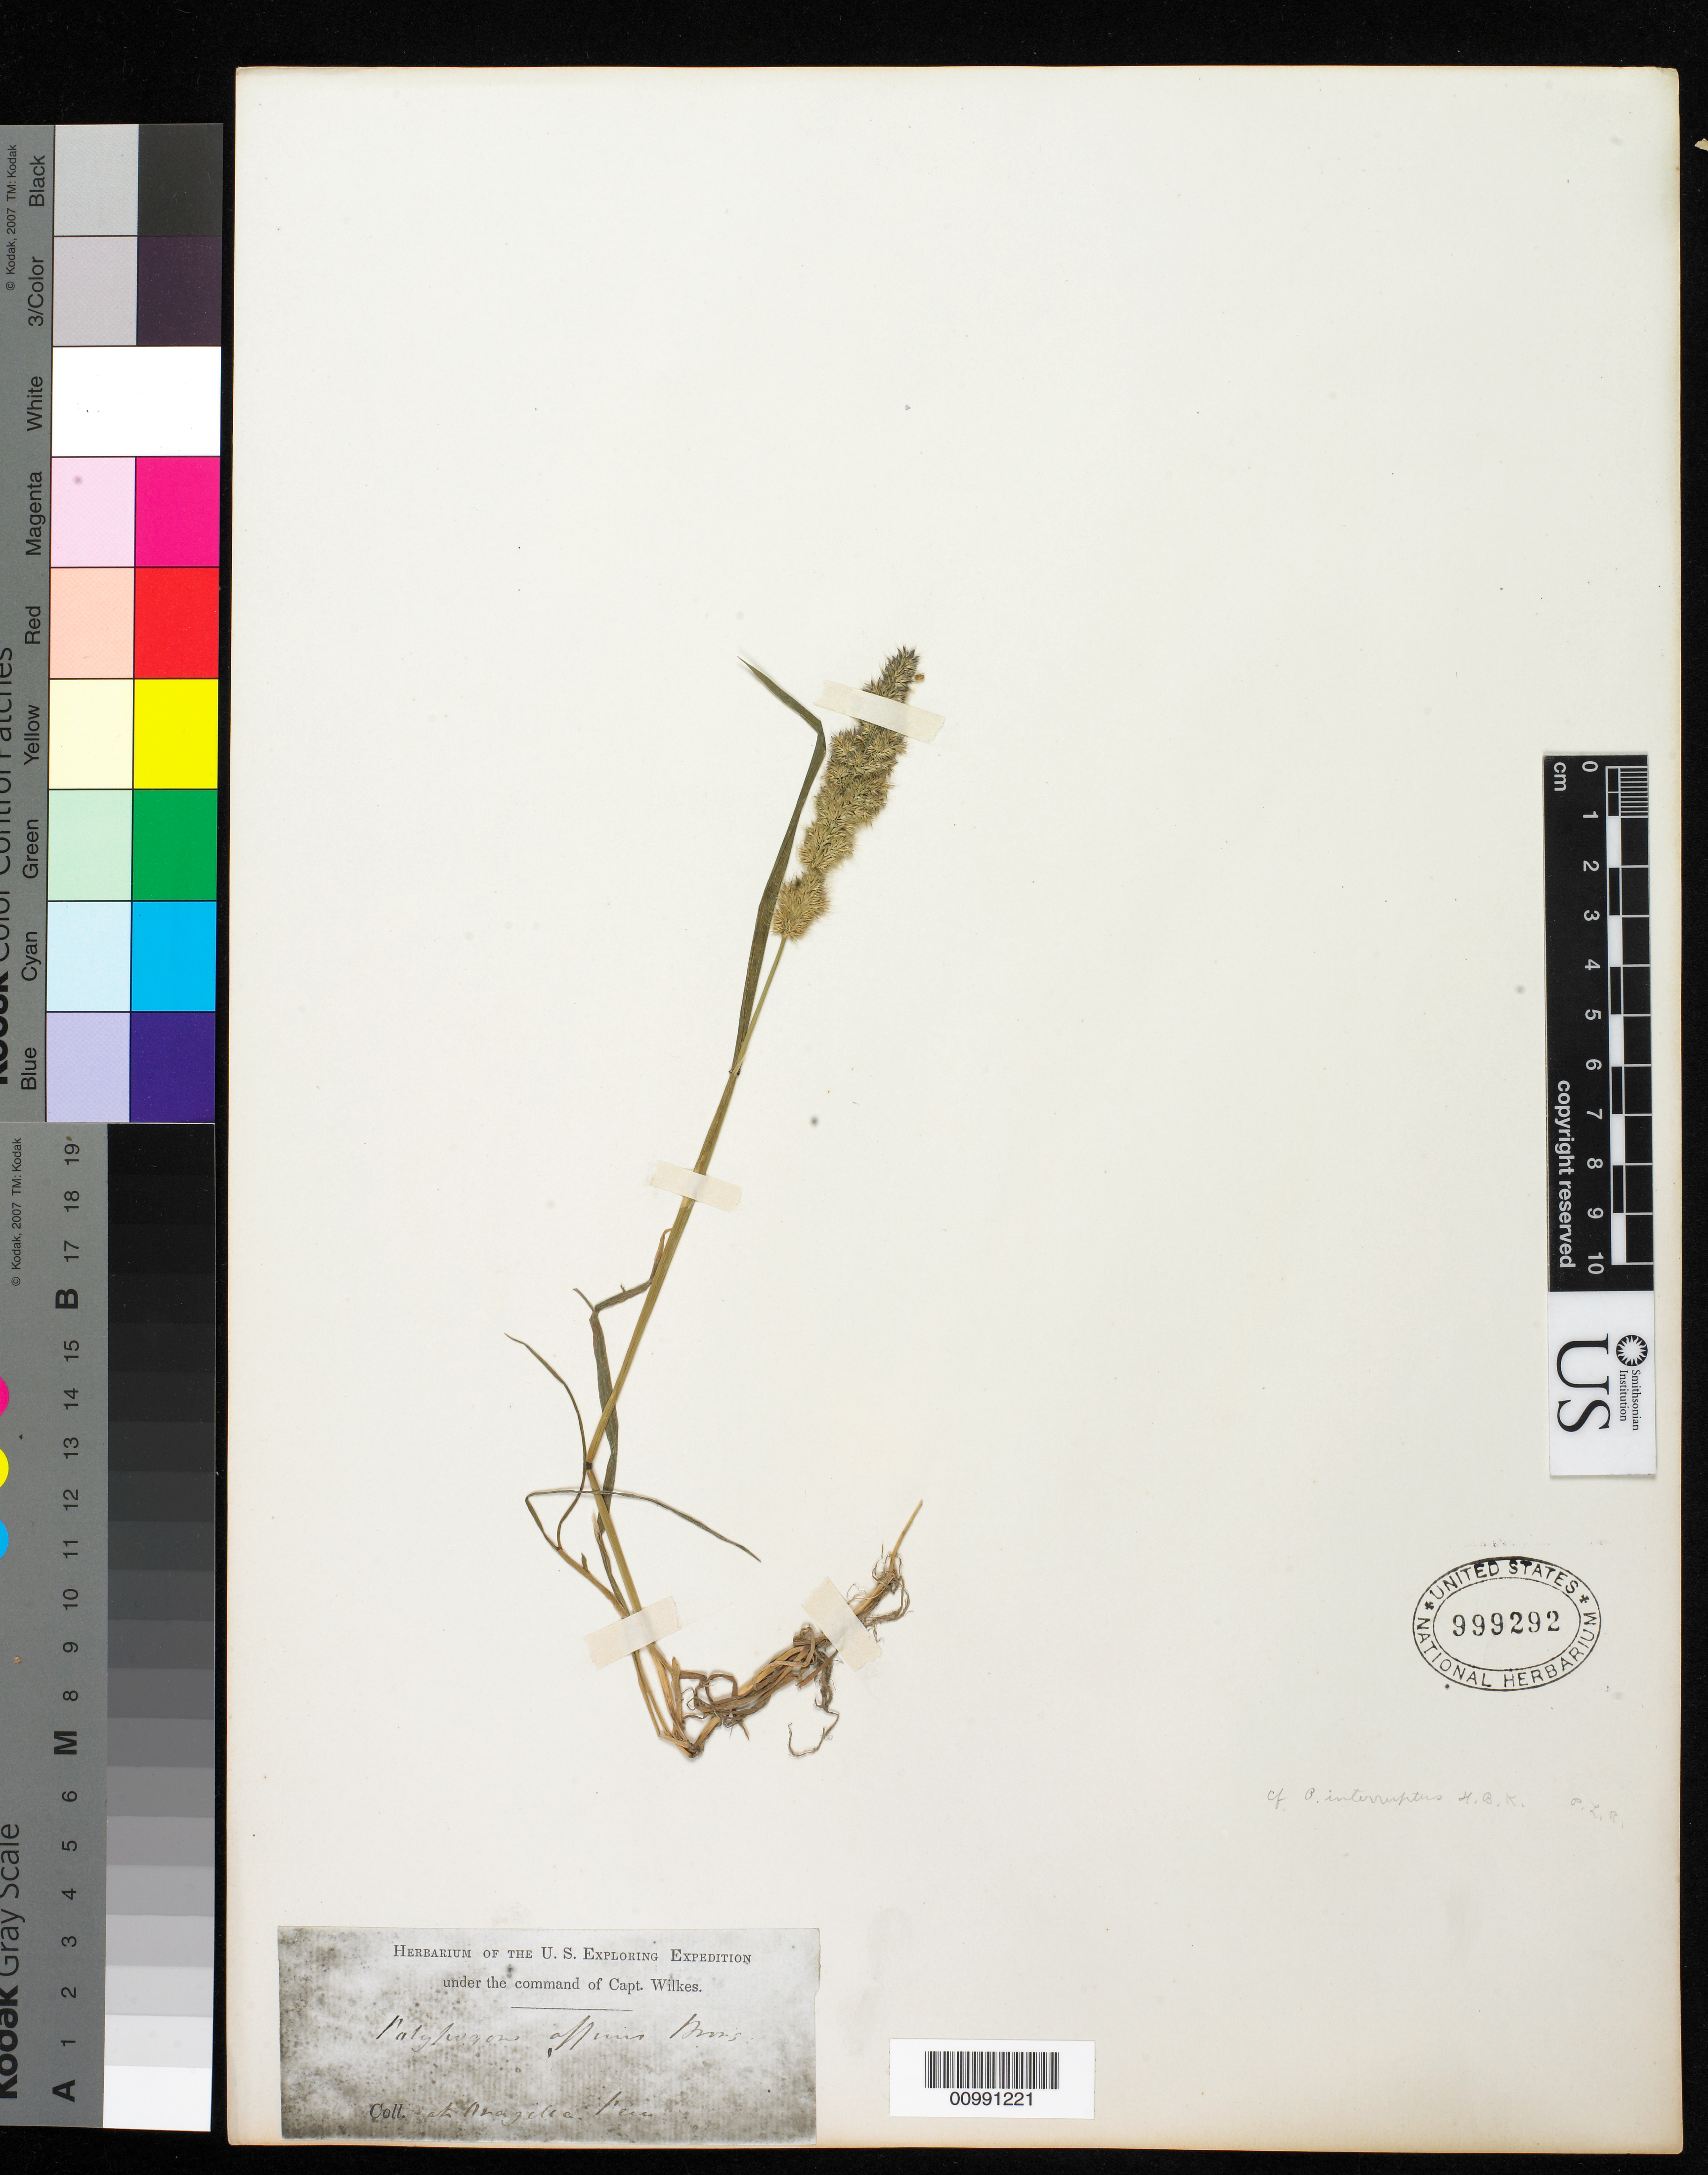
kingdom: Plantae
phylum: Tracheophyta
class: Liliopsida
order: Poales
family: Poaceae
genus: Puccinellia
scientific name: Puccinellia magellanica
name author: (Hook. f.) Parodi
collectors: Wilkes Explor. Exped.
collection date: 1838/1842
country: Peru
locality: Obrajillo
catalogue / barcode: US 999292